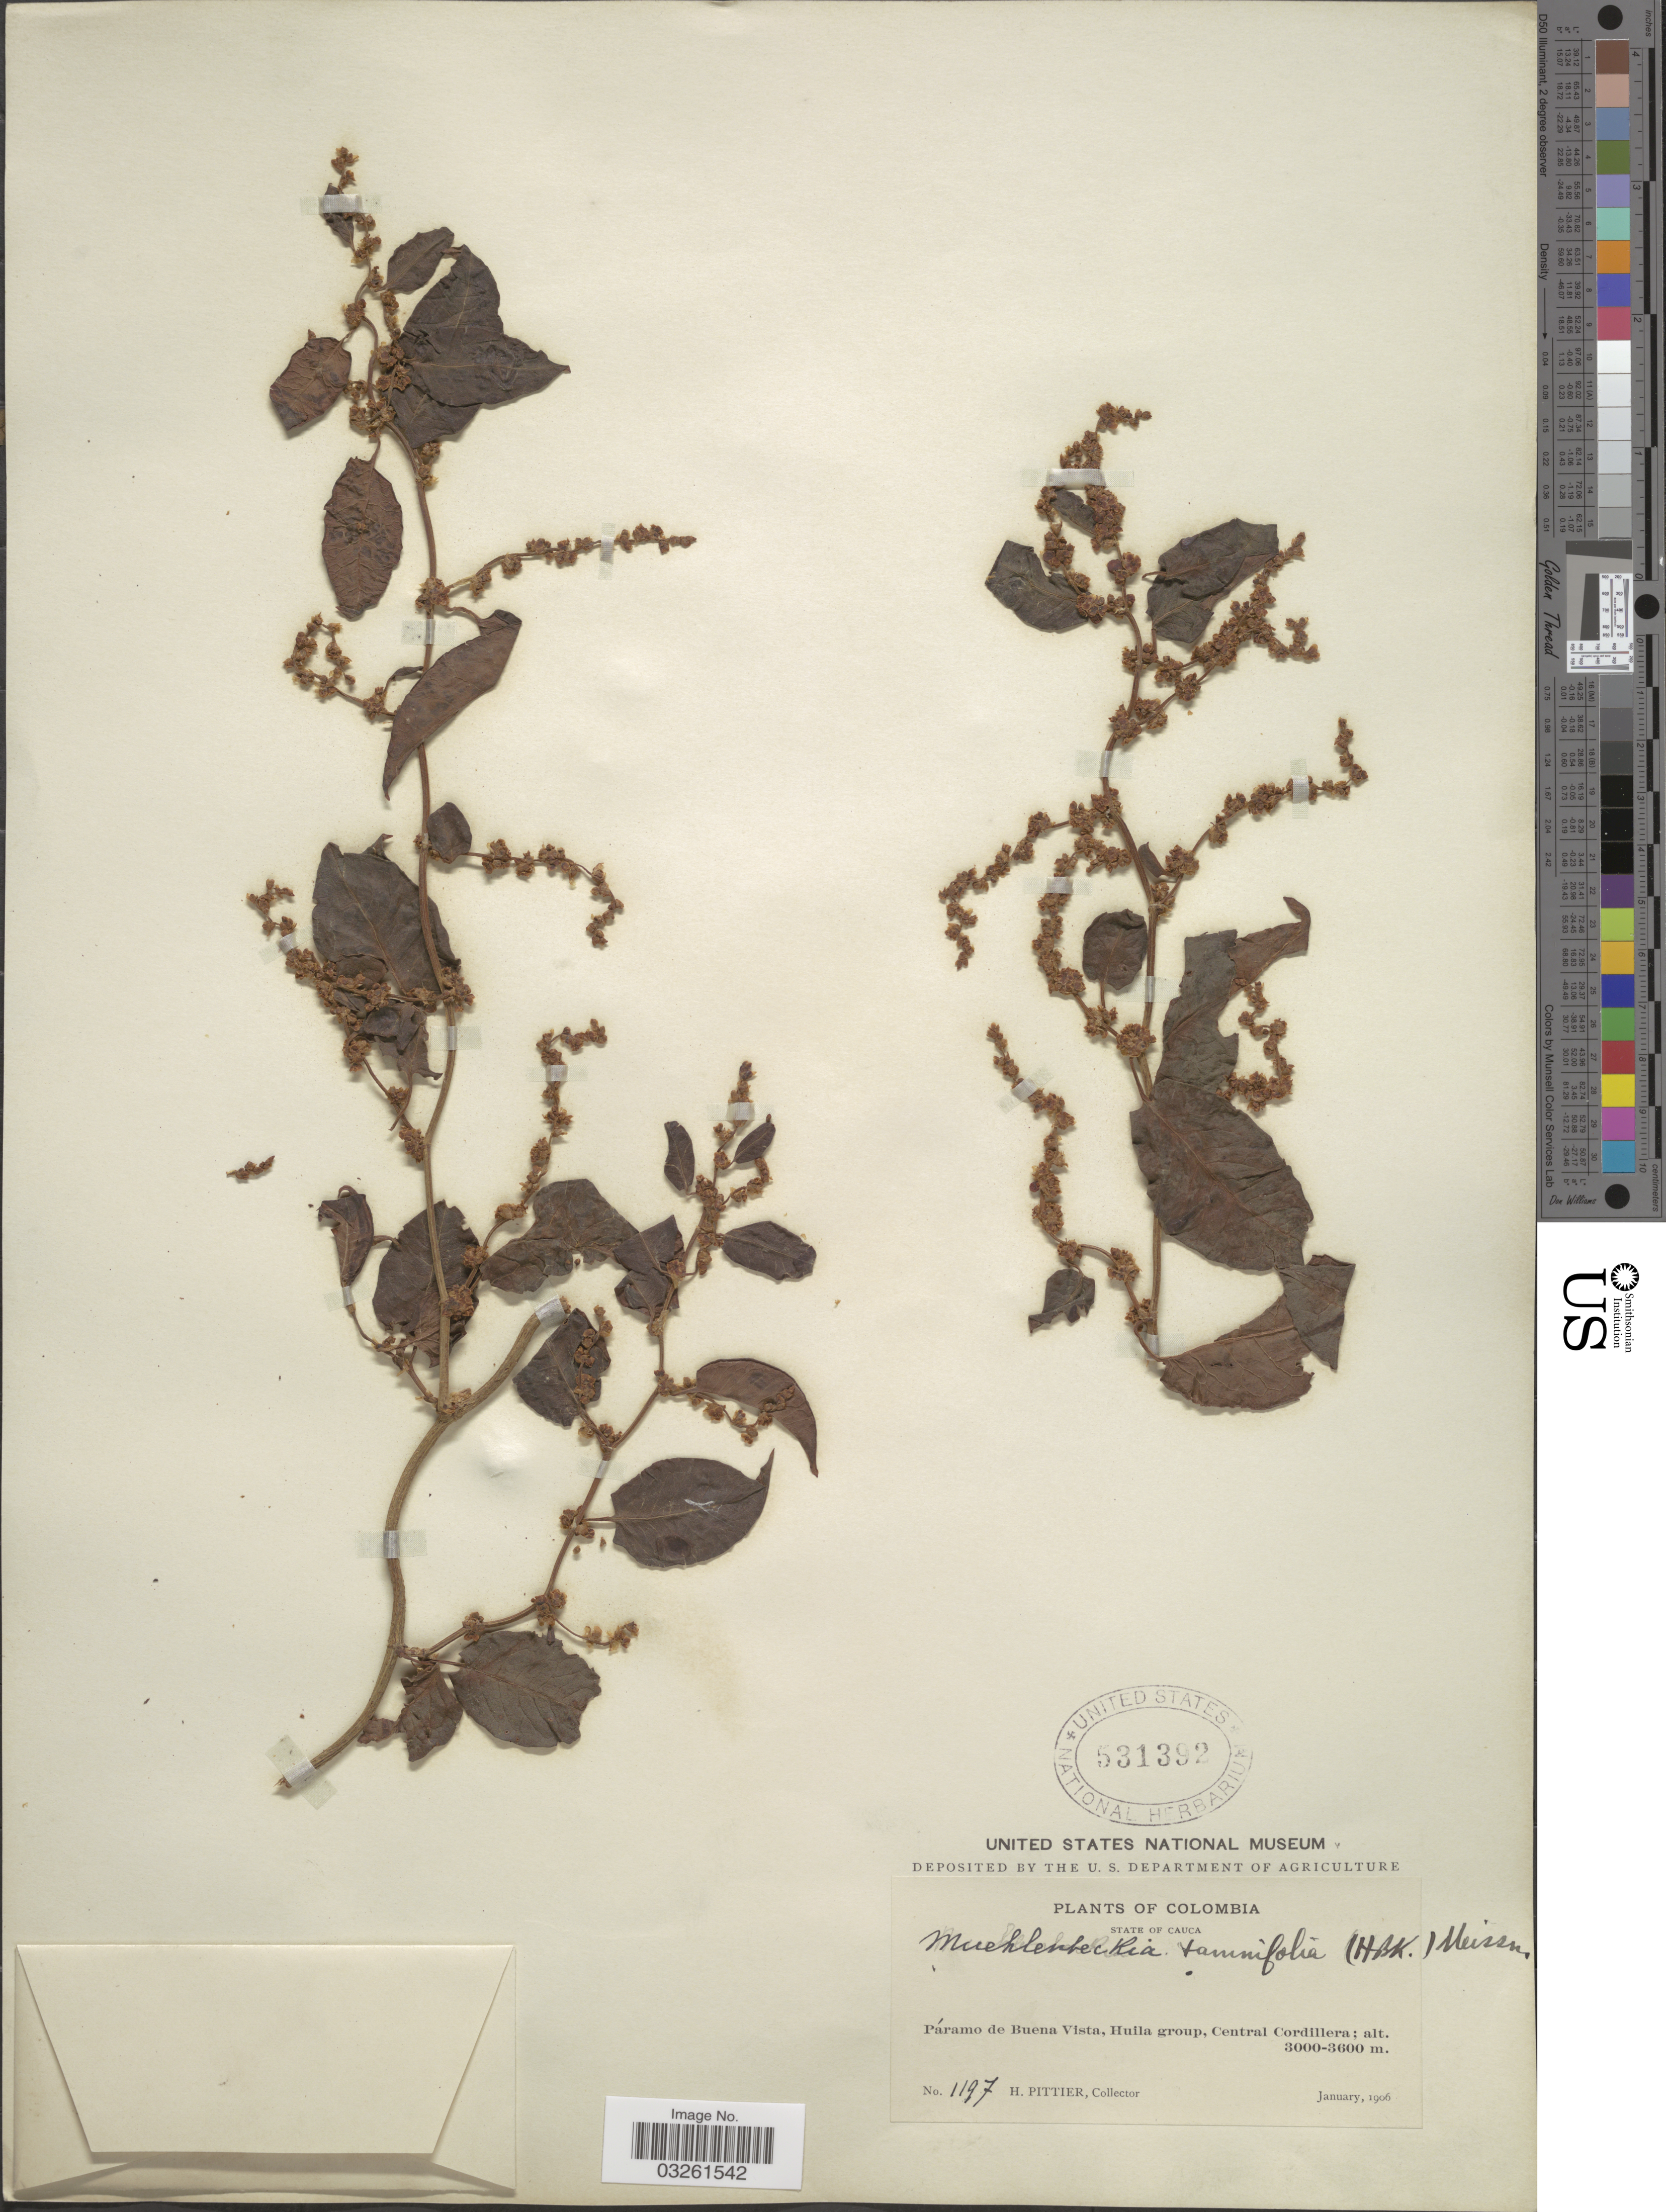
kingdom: Plantae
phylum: Tracheophyta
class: Magnoliopsida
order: Caryophyllales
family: Polygonaceae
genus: Muehlenbeckia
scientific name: Muehlenbeckia tamnifolia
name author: (Kunth) Meisn.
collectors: H. F. Pittier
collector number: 1197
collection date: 1906-01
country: Colombia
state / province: Cauca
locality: Páramo de Buena Vista, Huila group, Central Cordillera.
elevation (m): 3000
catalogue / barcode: US 531392